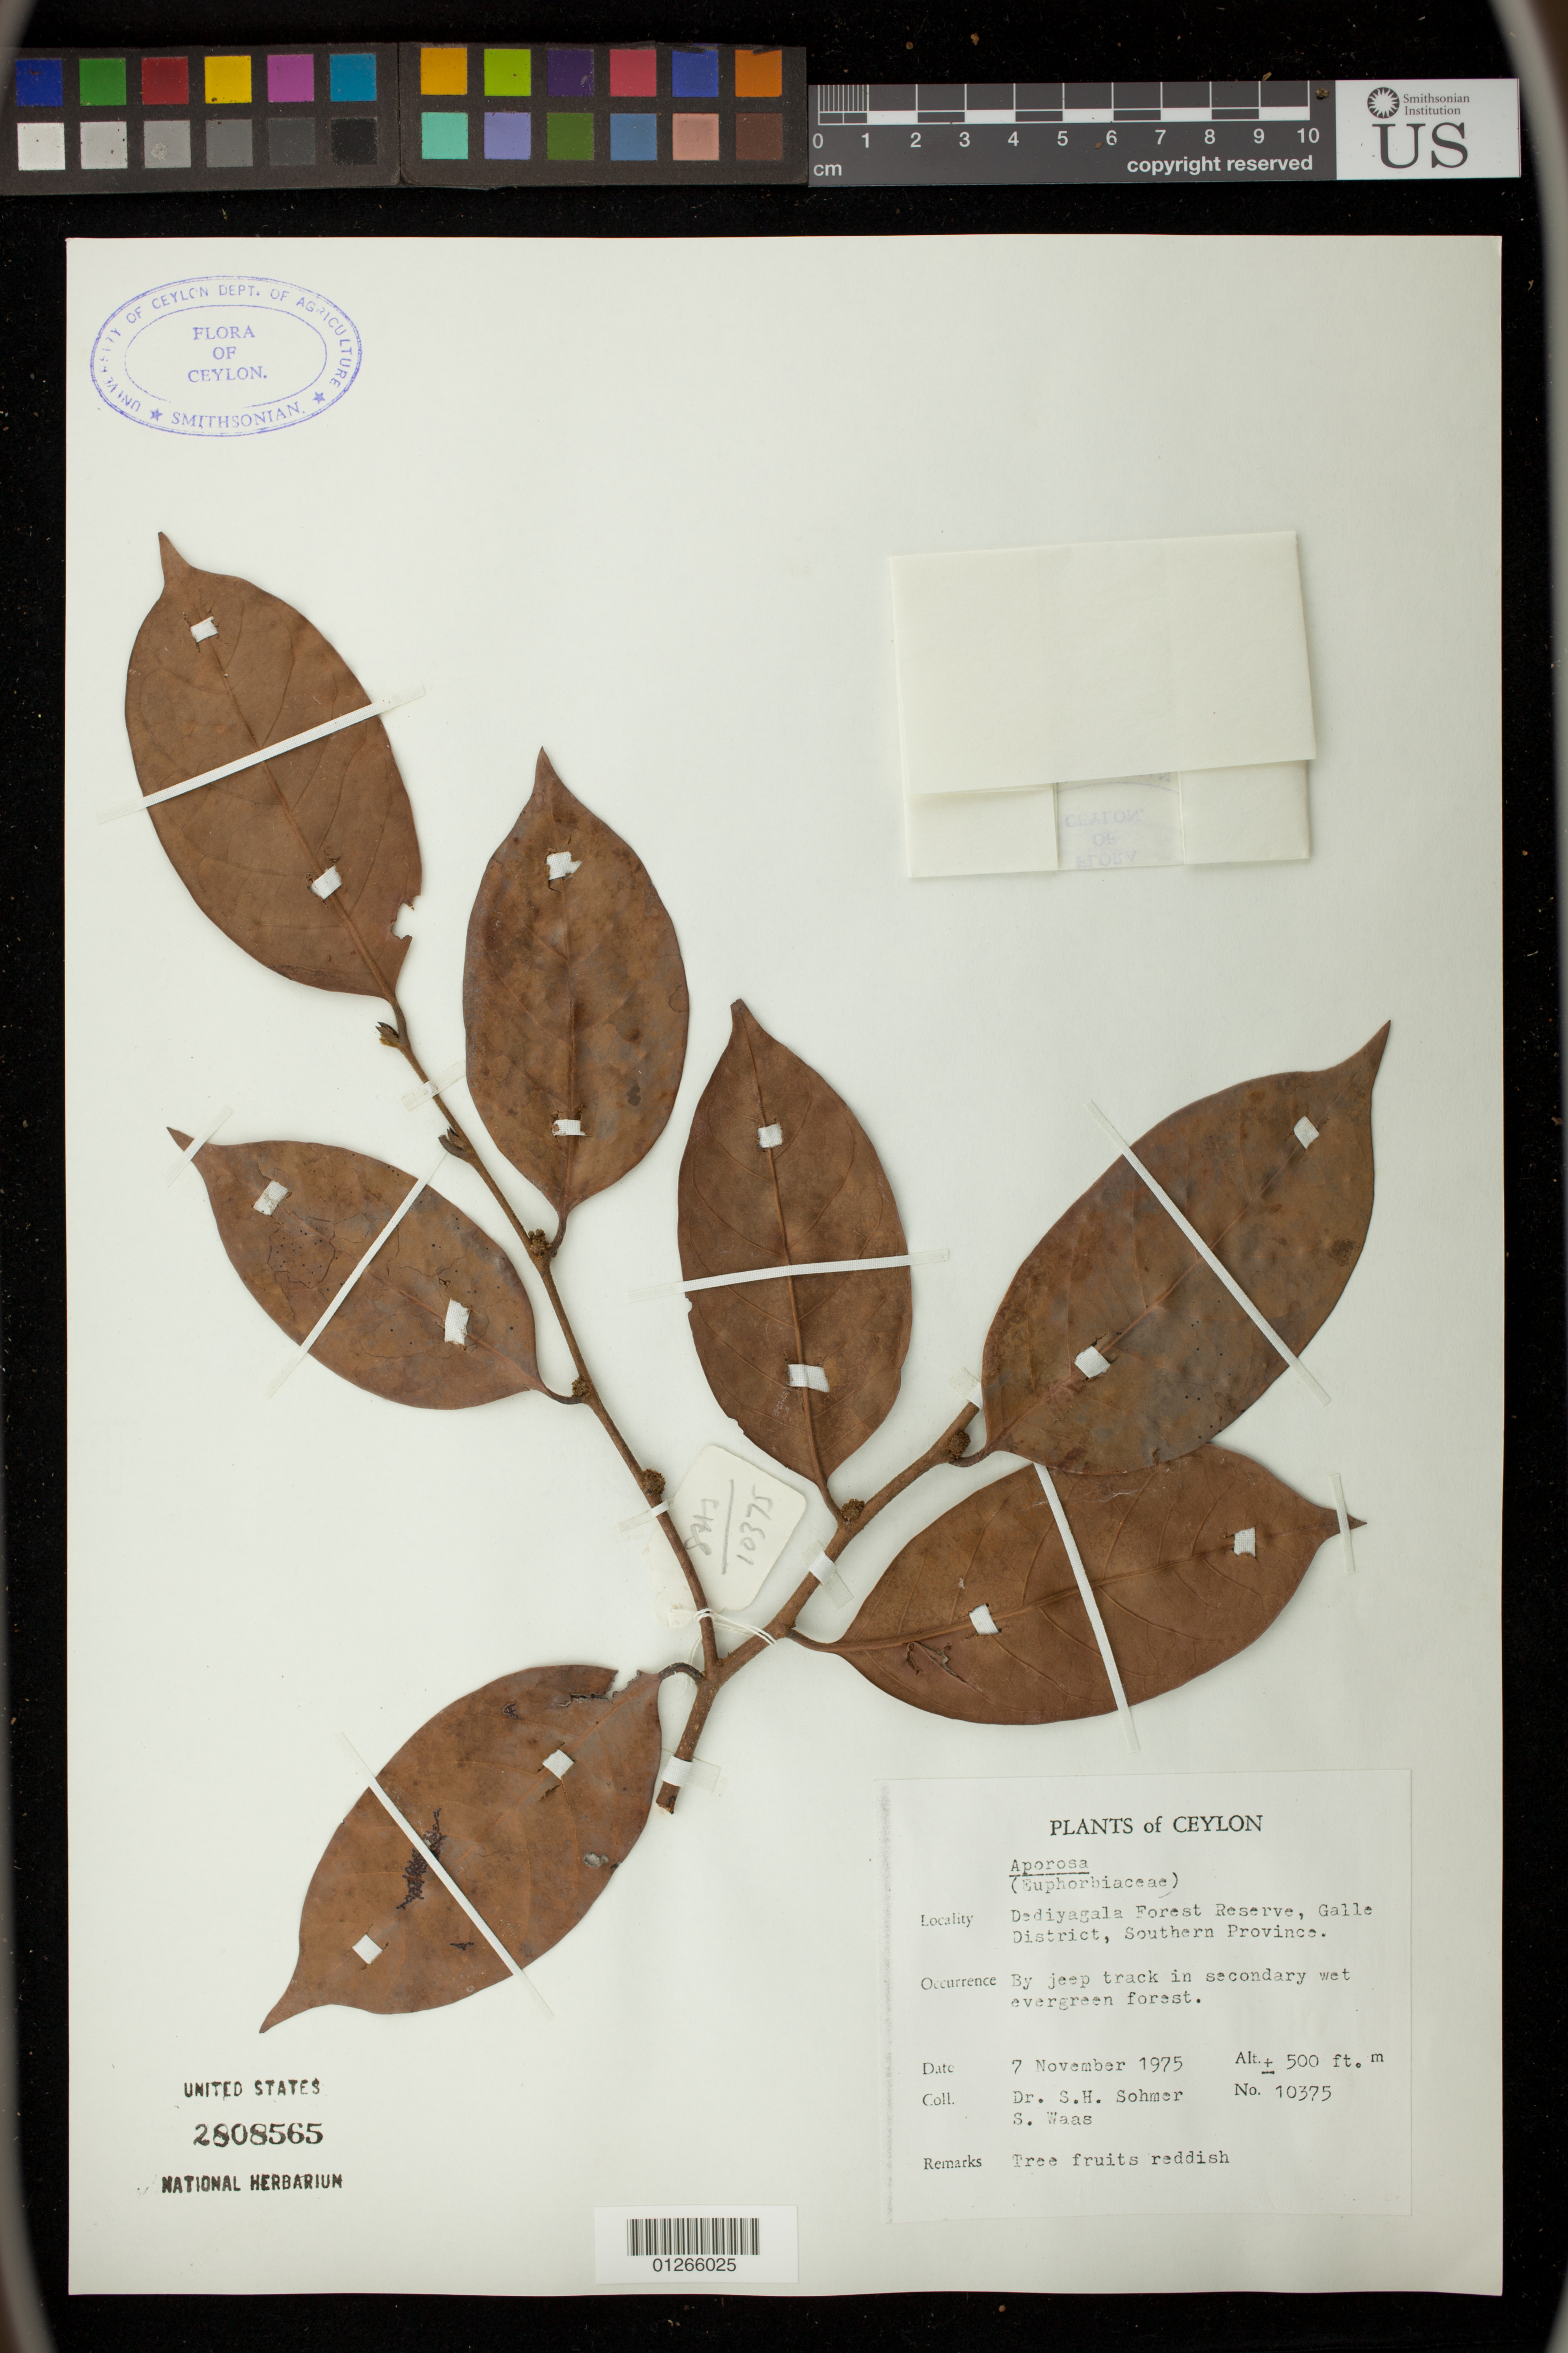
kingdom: Plantae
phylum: Tracheophyta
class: Magnoliopsida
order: Malpighiales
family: Phyllanthaceae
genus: Aporosa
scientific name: Aporosa sp.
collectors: S. Waas & S. H. Sohmer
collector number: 10375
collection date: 1975-11-07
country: Sri Lanka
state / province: Southern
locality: Dediyagala Forest Reserve, Galle District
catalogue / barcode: US 2808565